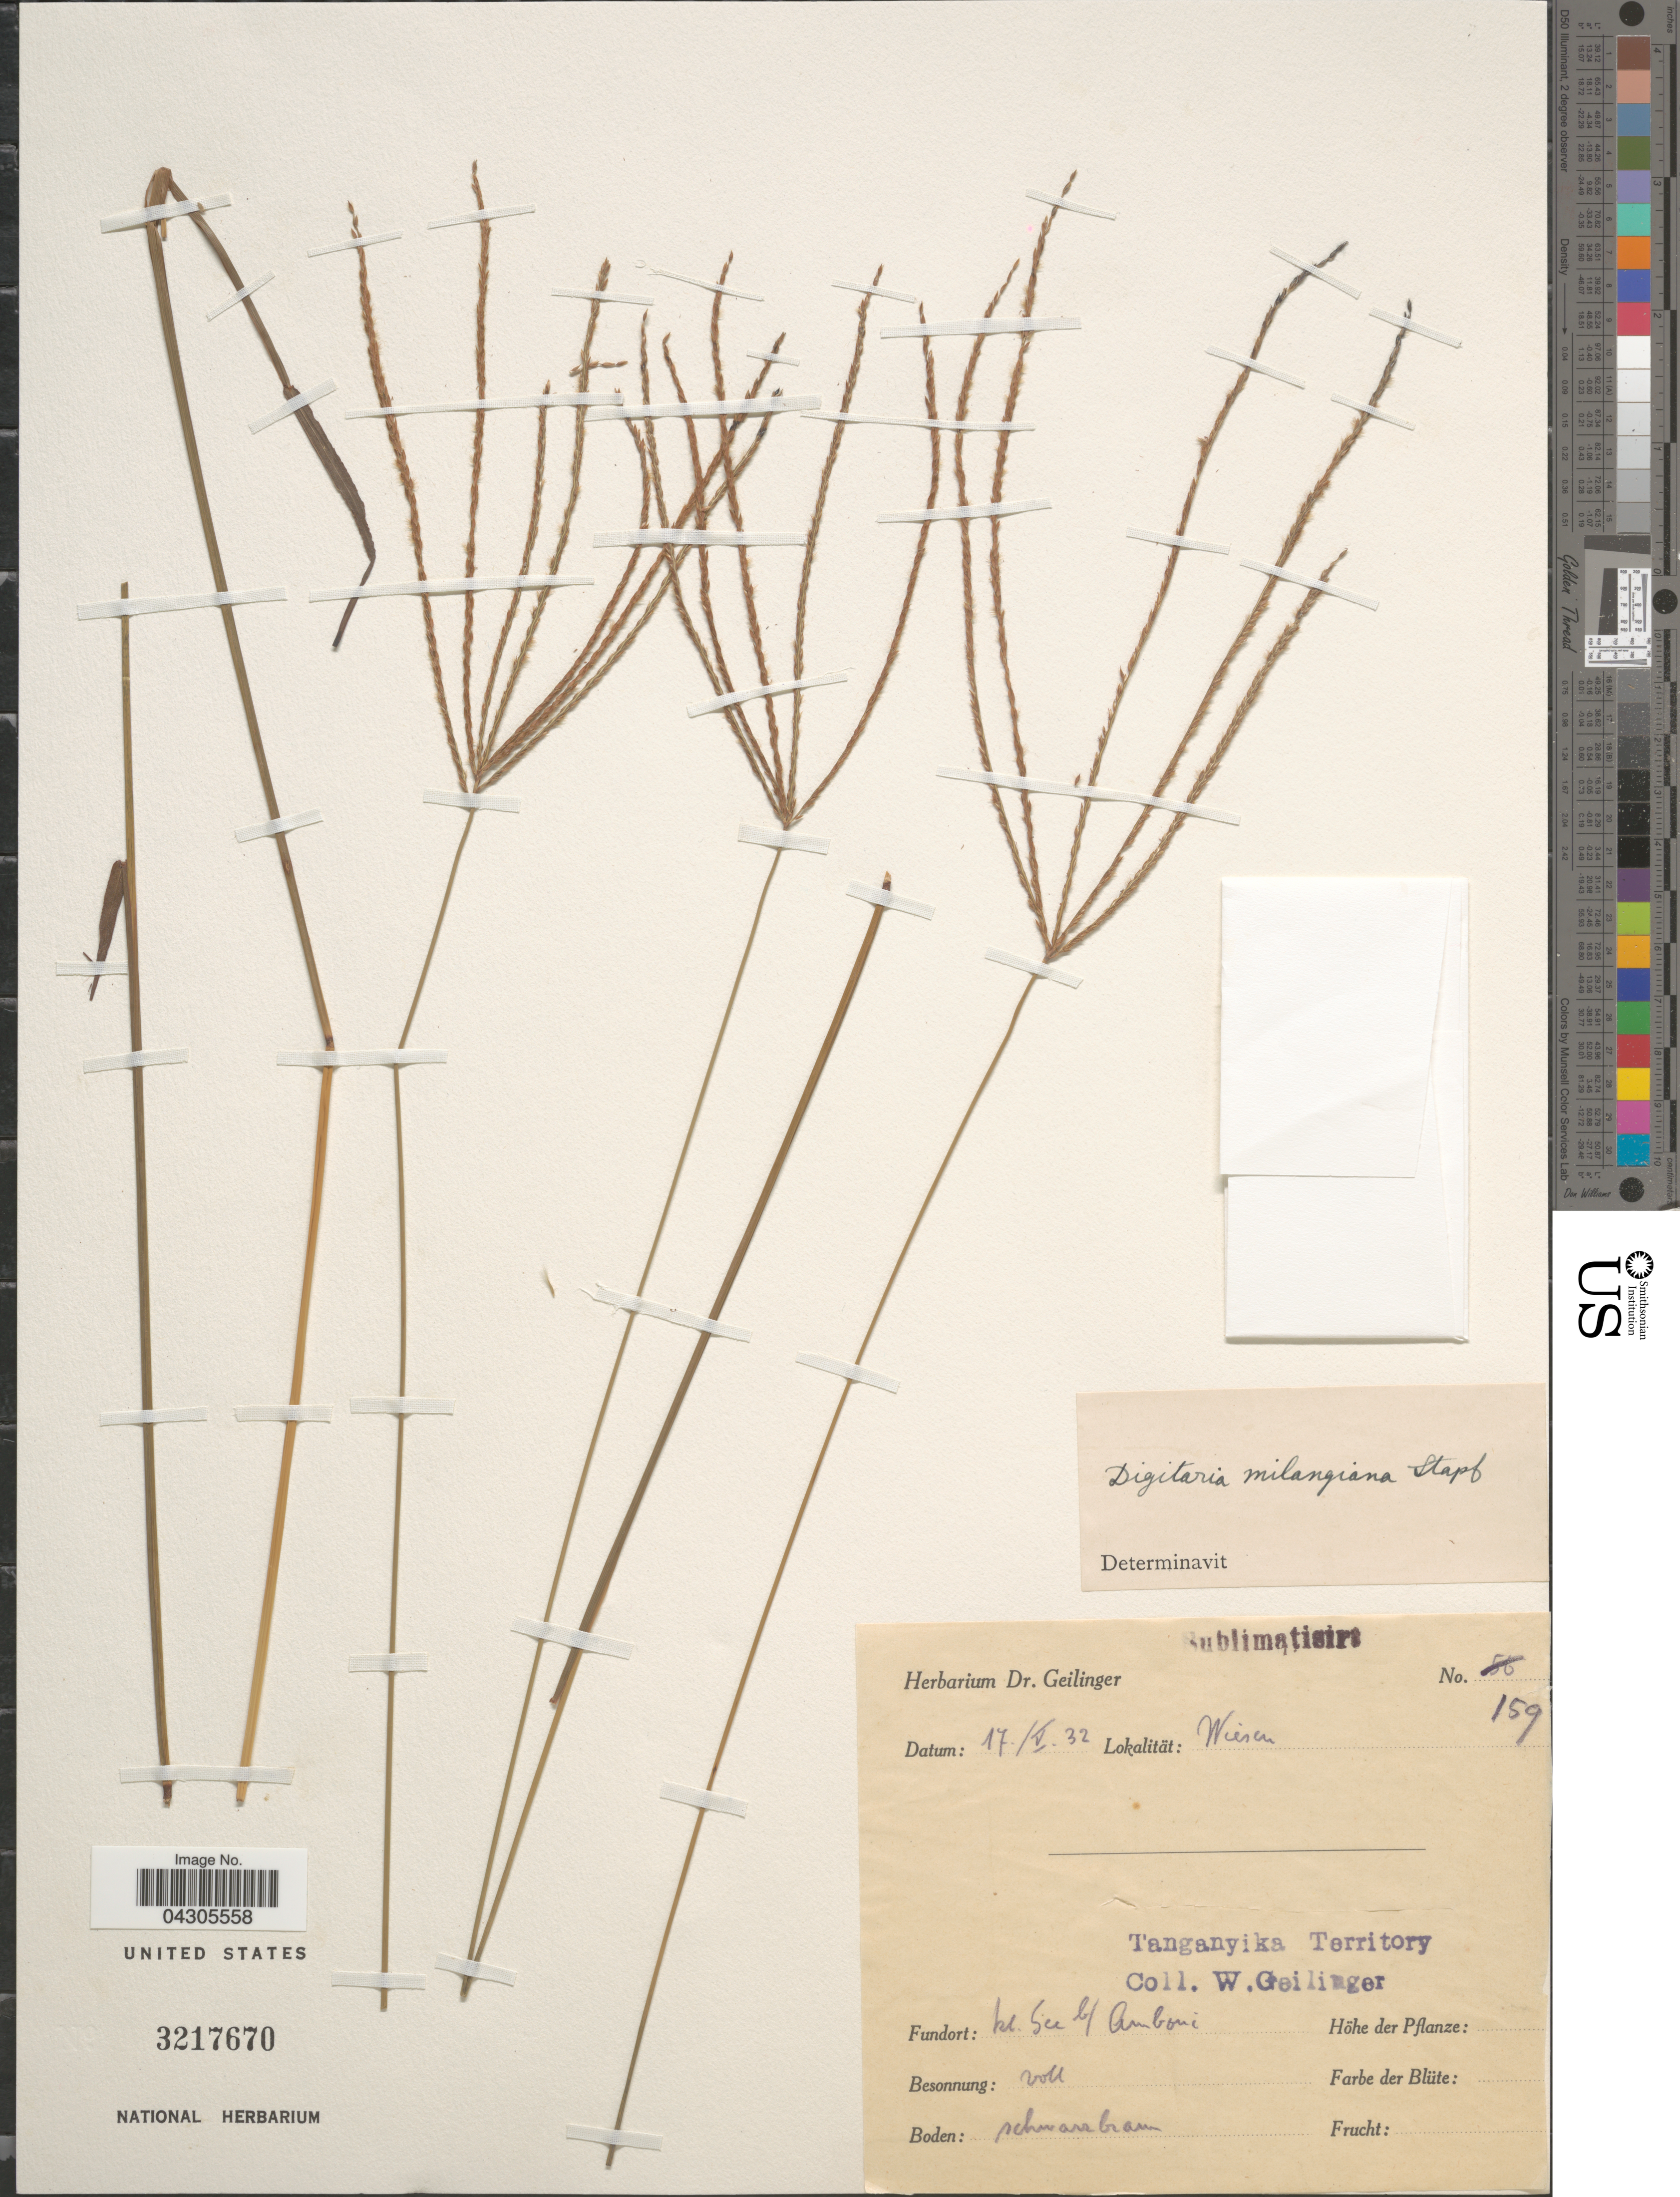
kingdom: Plantae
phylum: Tracheophyta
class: Liliopsida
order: Poales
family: Poaceae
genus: Digitaria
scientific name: Digitaria milanjiana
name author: (Rendle) Stapf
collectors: W. Geilinger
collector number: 159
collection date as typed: Transcribed d/m/y: 17/5/32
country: Tanzania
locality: Wiescu. Tanganyika Territory. Kl. See b/Amboni.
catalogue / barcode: US 3217670